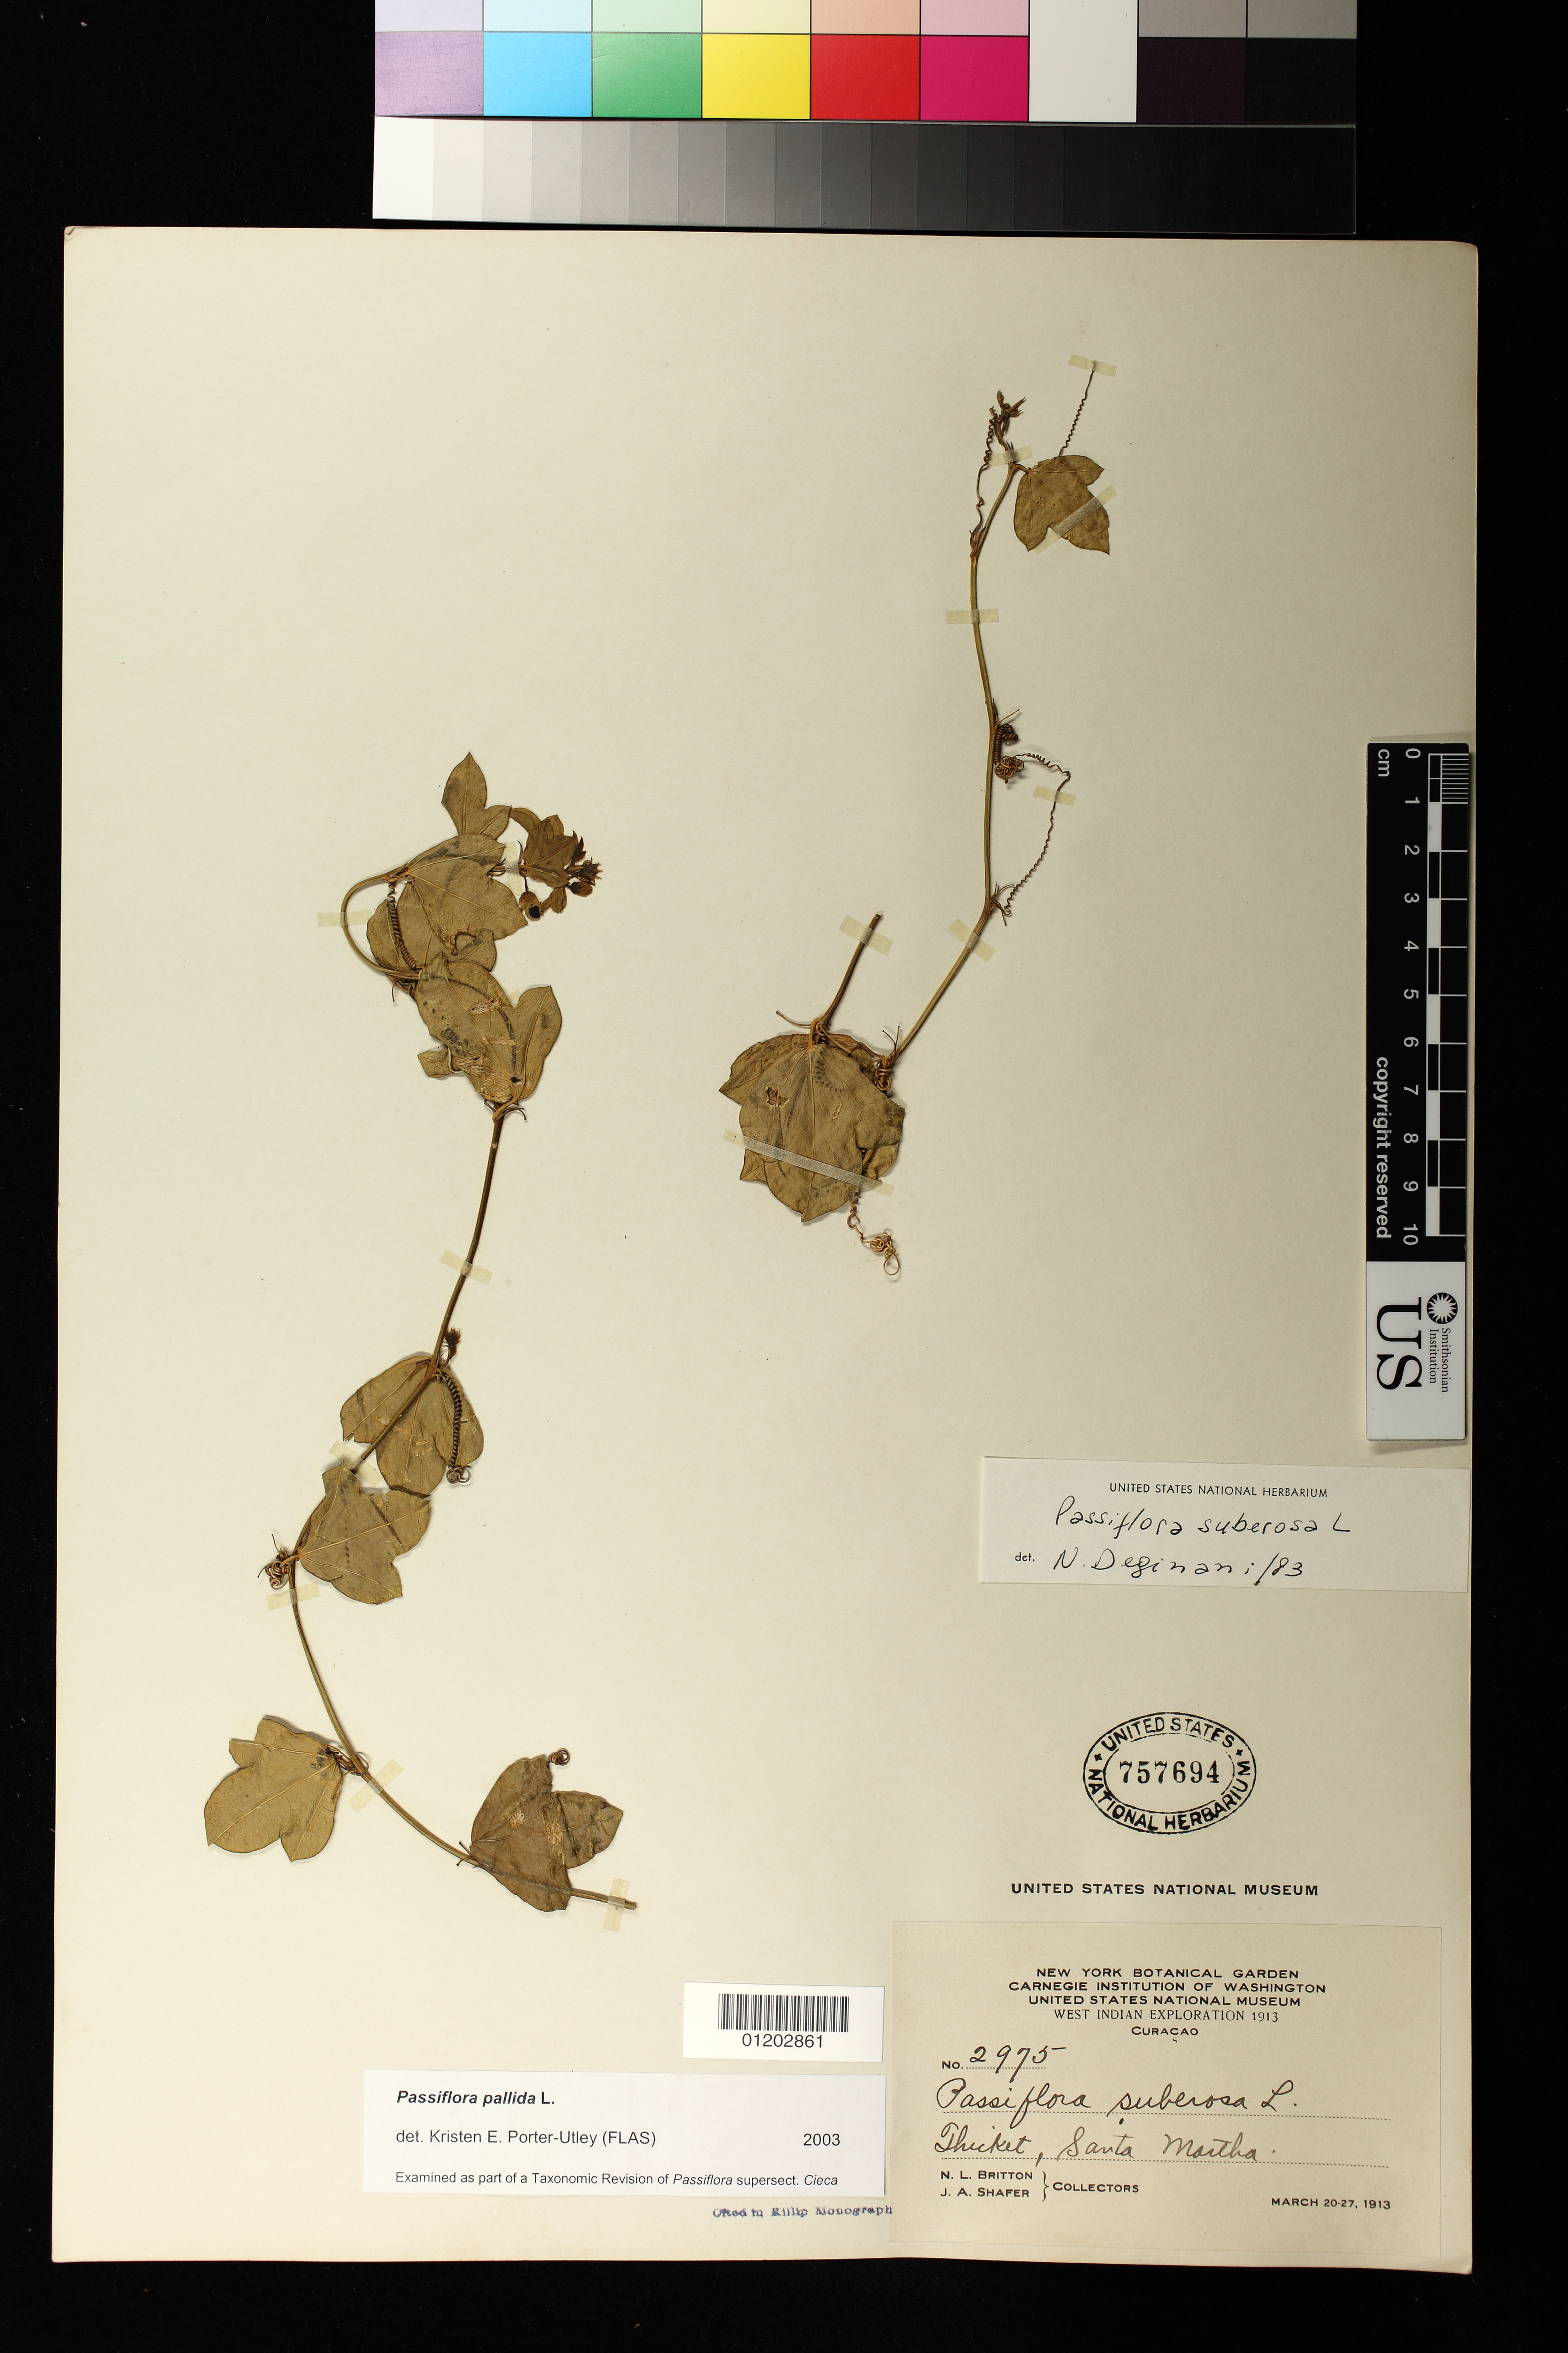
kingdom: Plantae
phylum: Tracheophyta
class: Magnoliopsida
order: Malpighiales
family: Passifloraceae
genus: Passiflora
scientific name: Passiflora pallida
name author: L.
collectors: N. Britton & J. A. Shafer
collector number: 2975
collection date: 1913-03-20/1913-03-27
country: Curaçao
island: Curaçao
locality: Thicket, Santa Martha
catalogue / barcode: US 757694